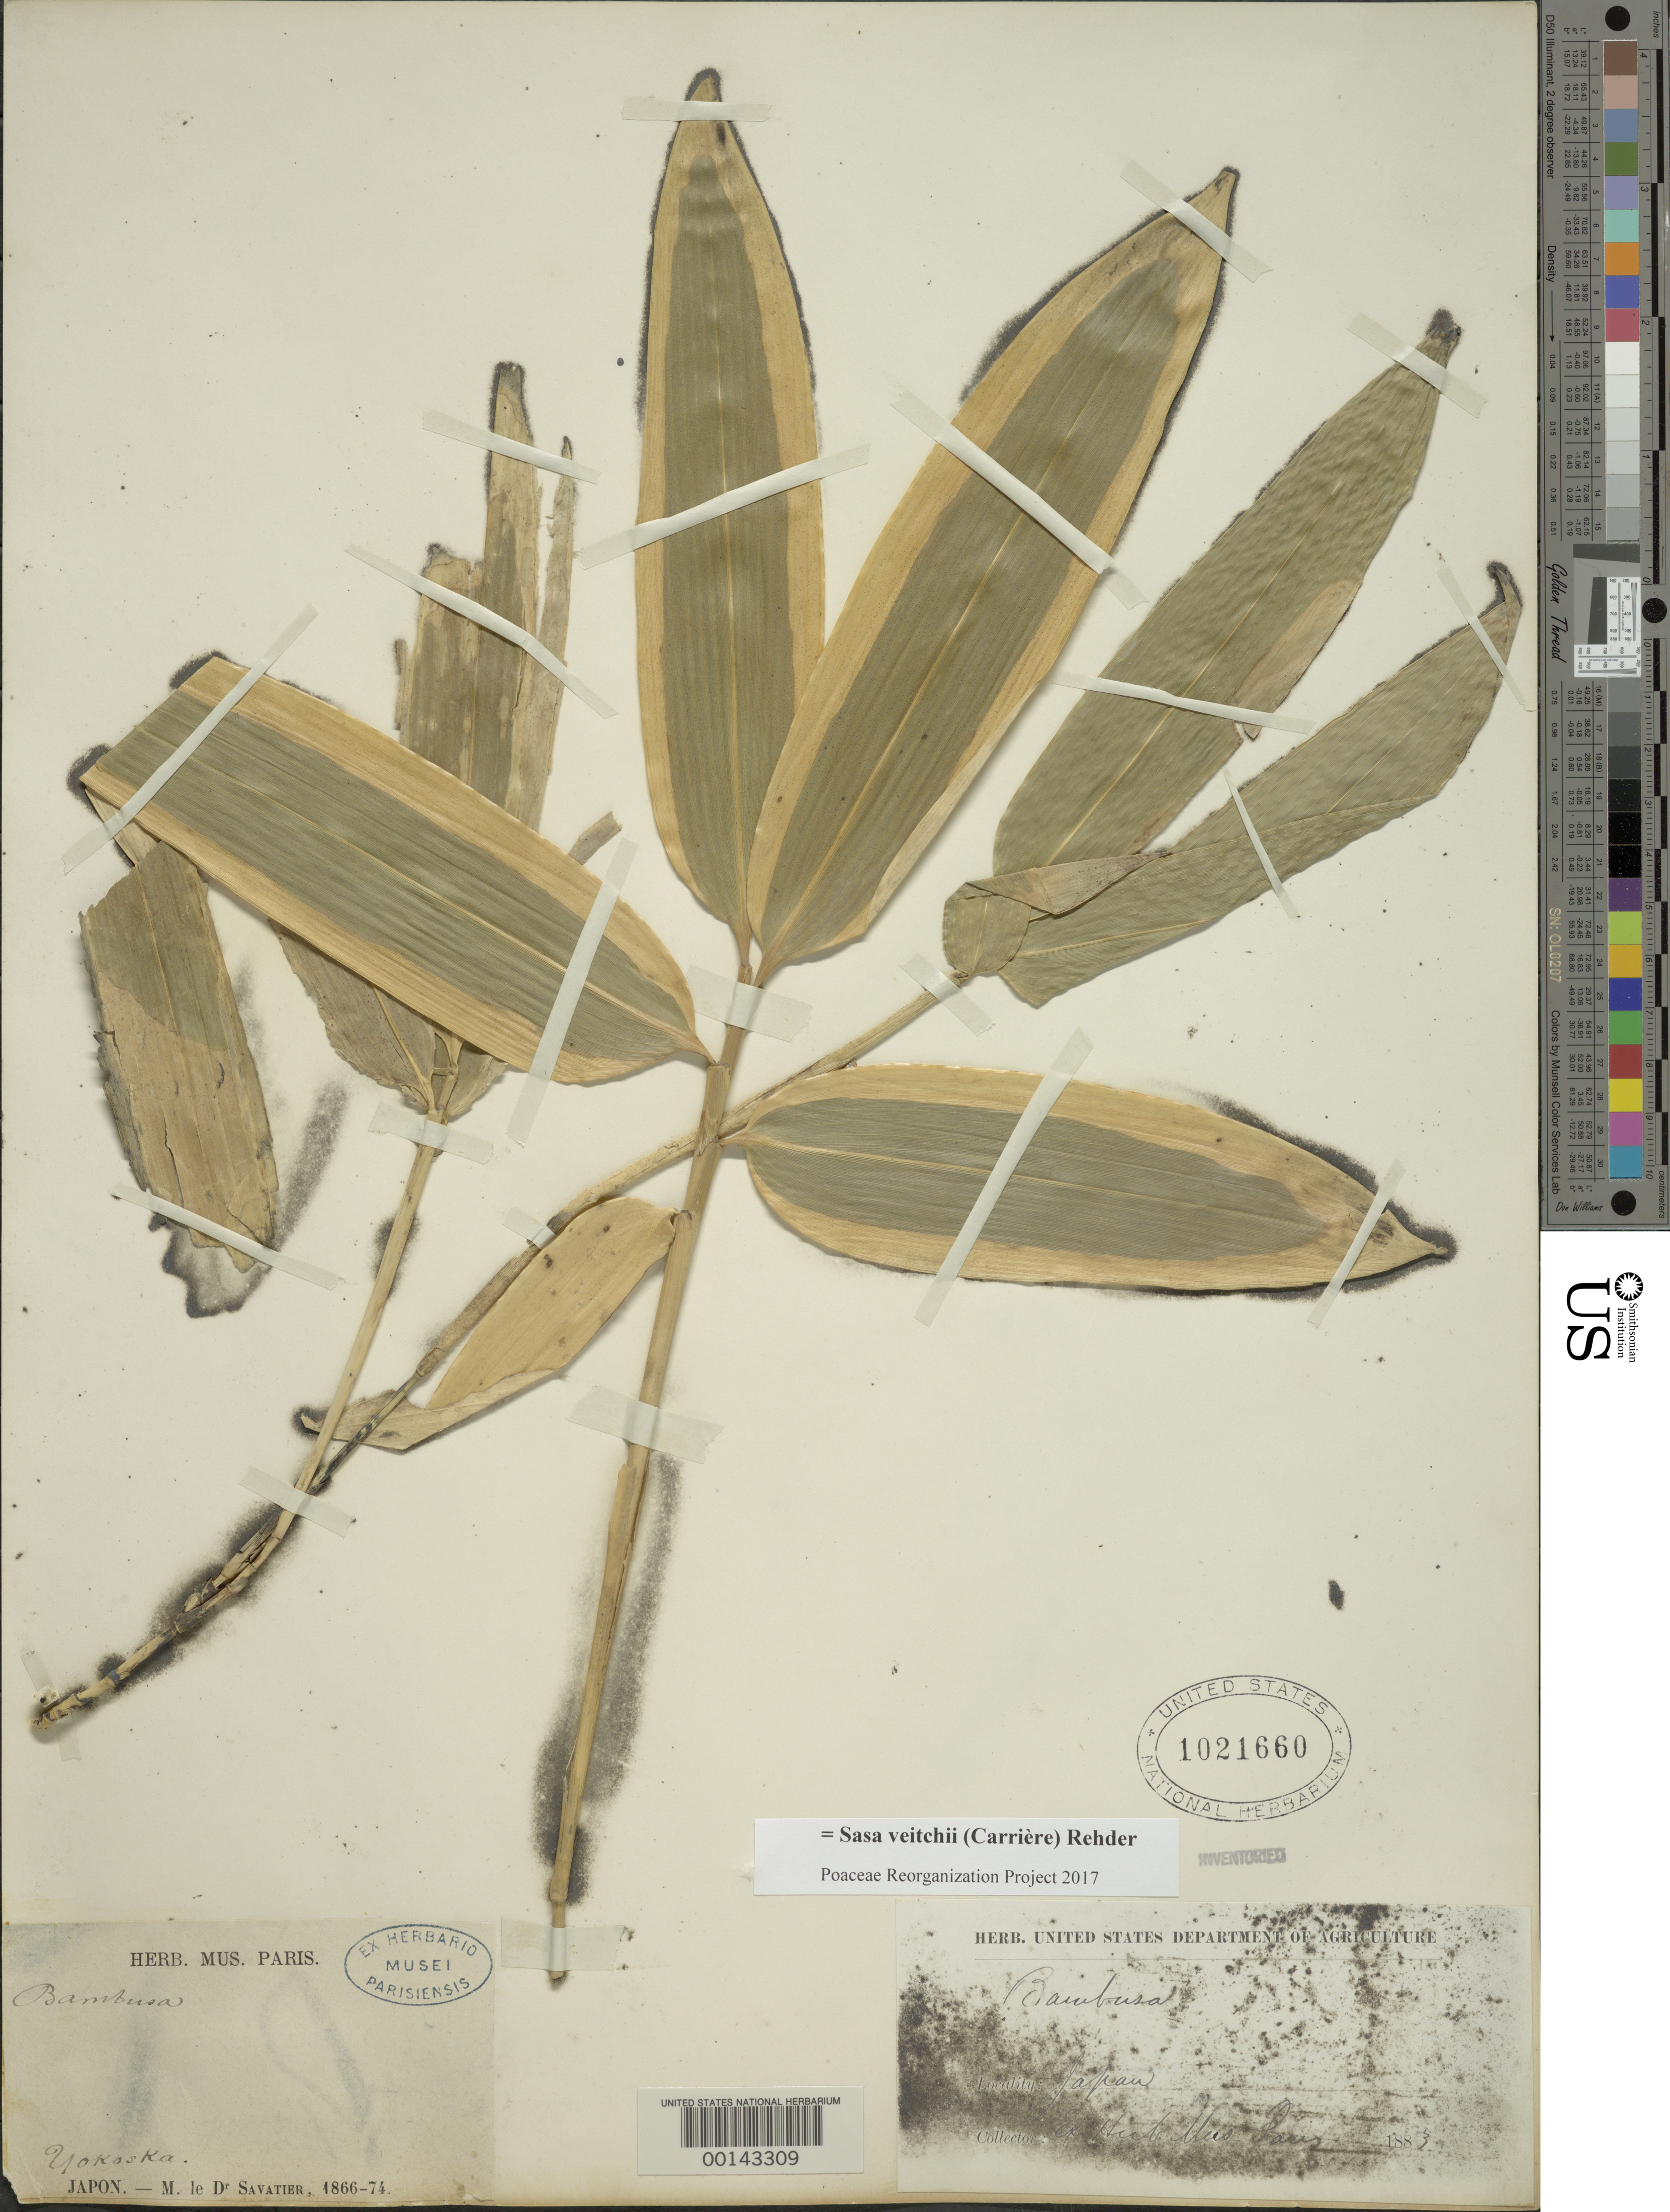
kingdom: Plantae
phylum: Tracheophyta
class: Liliopsida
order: Poales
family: Poaceae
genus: Sasa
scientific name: Sasa veitchii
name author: (Carrière) Rehder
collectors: P. Savatier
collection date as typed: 1866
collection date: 1866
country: Japan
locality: Yokoska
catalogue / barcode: US 1021660